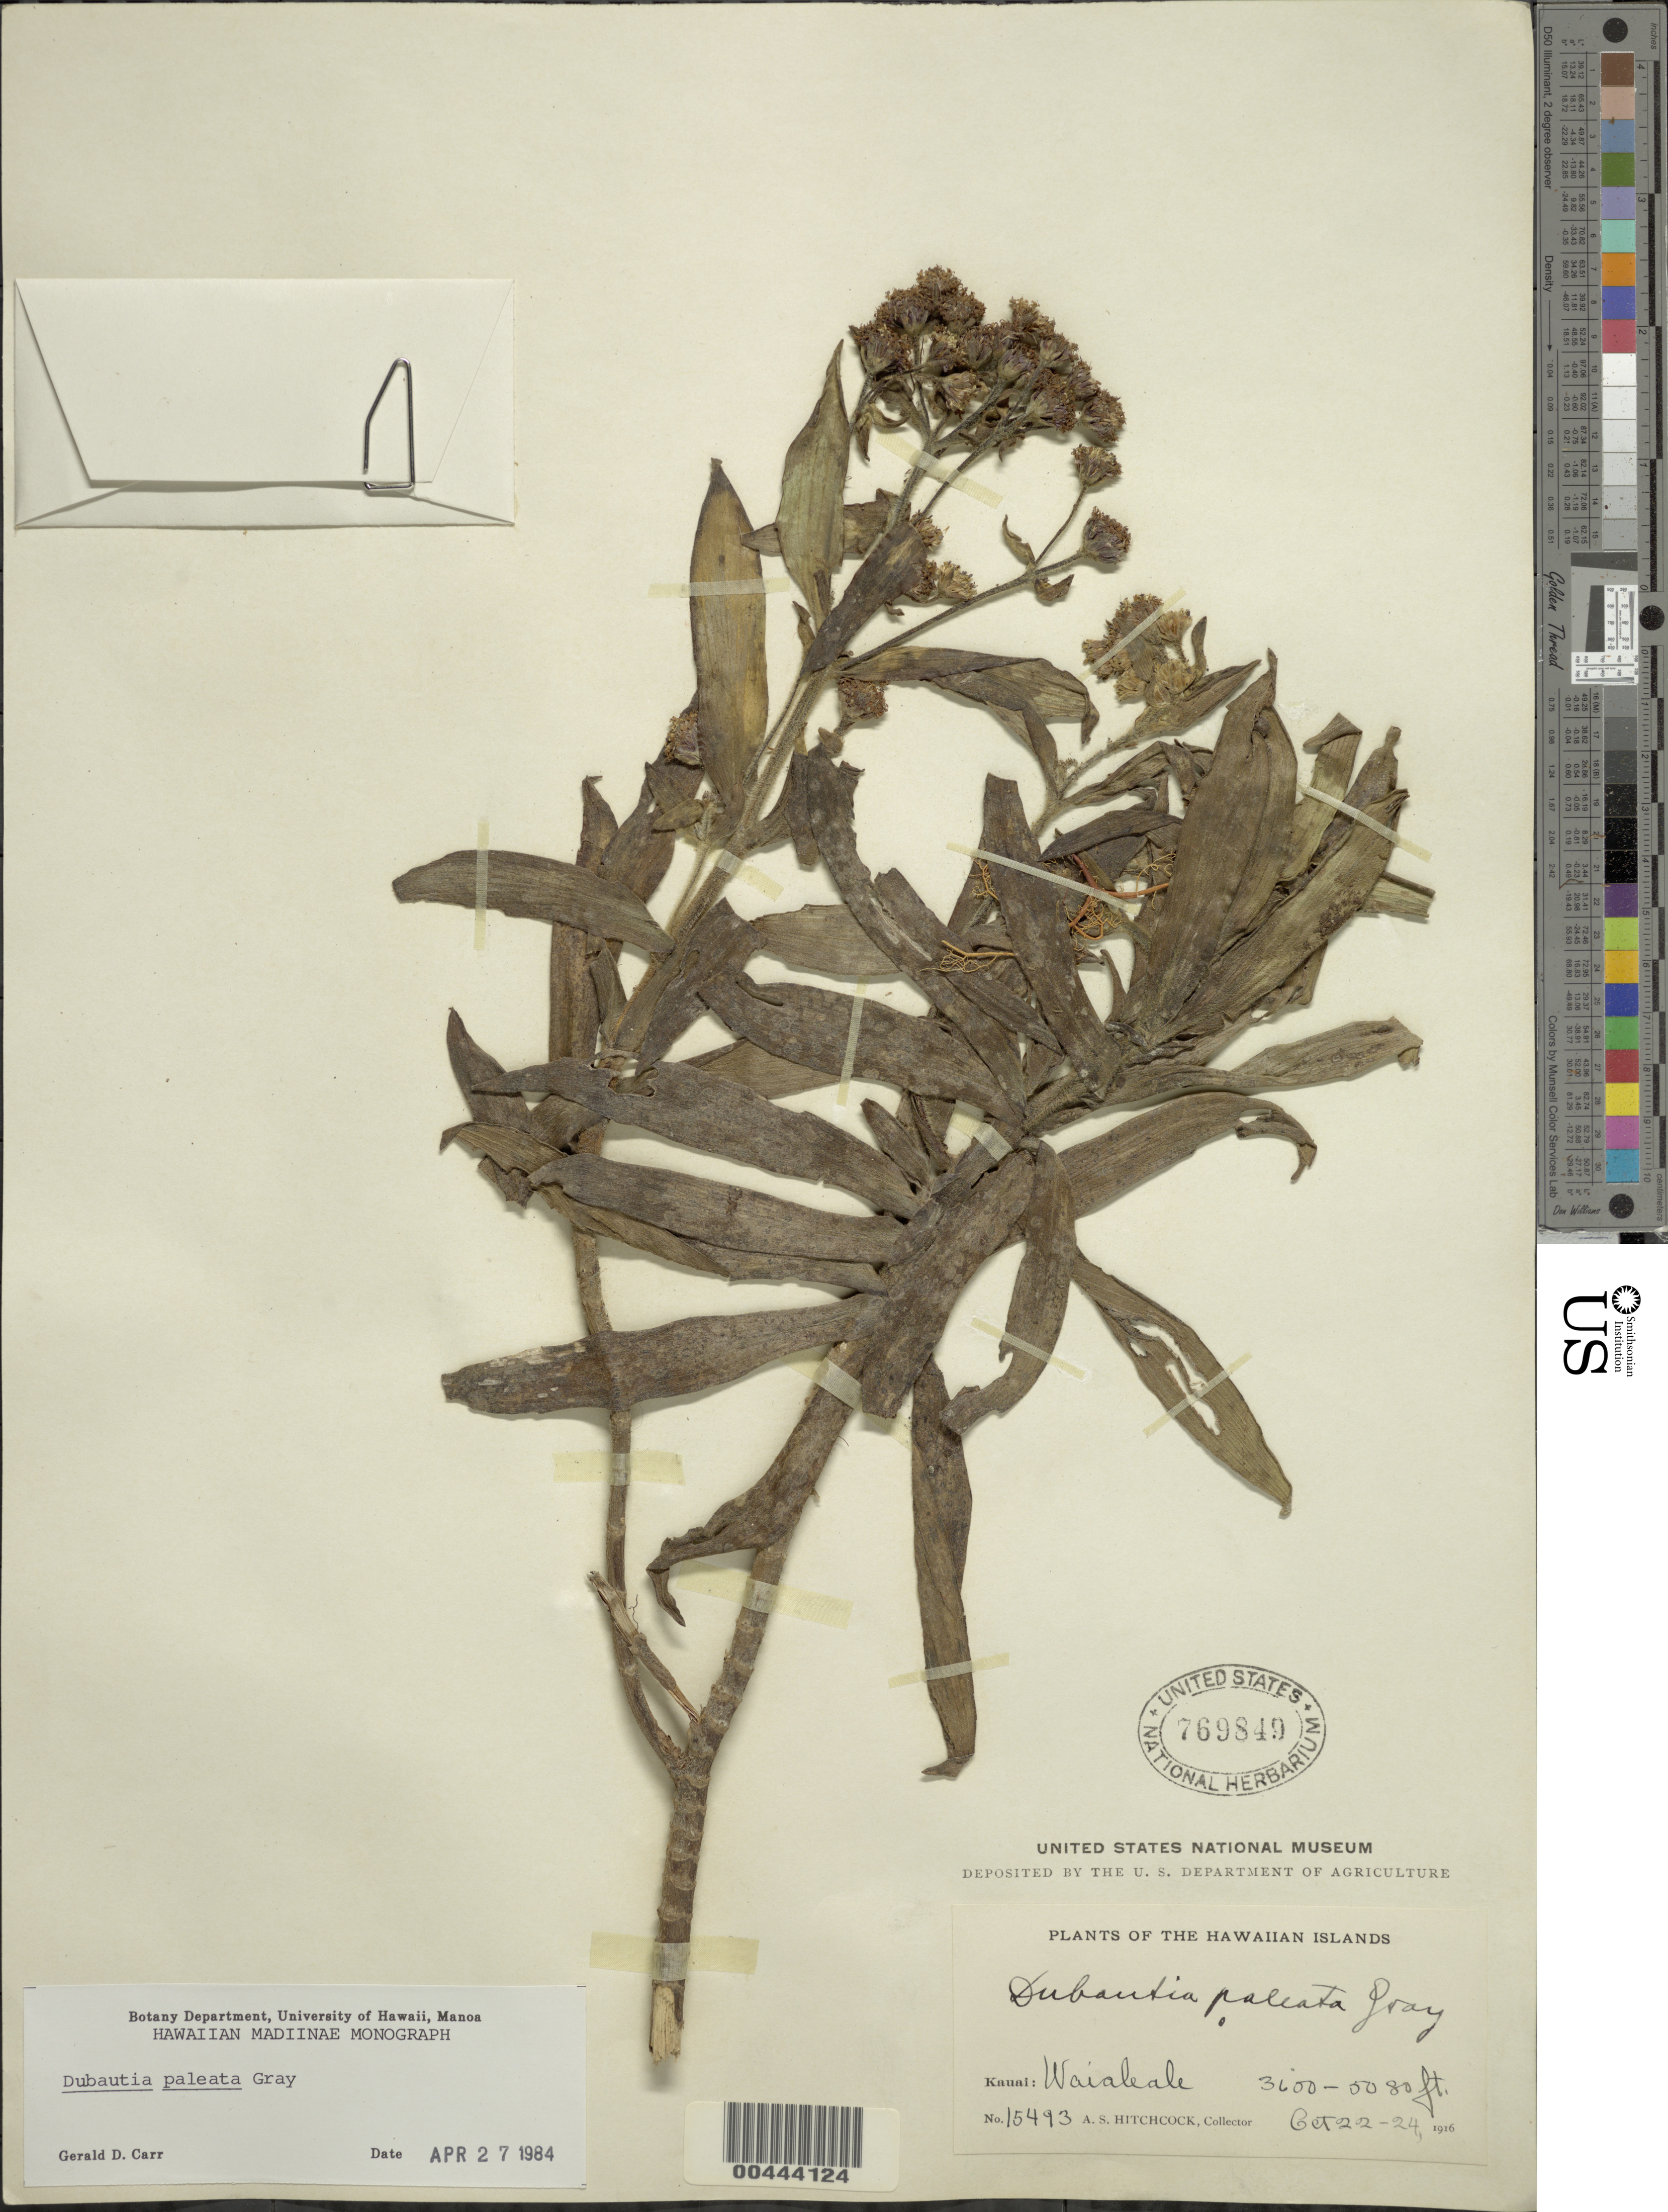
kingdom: Plantae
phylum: Tracheophyta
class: Magnoliopsida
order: Asterales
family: Asteraceae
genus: Dubautia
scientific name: Dubautia paleata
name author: A. Gray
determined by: Carr, G. D.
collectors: A. S. Hitchcock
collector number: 15493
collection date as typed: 22 Oct 1916 to 24 Oct 1916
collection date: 1916-10-22/1916-10-24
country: United States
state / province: Hawaii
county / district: Kauai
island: Kaua'i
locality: Waialeale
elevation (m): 1097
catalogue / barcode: US 769849